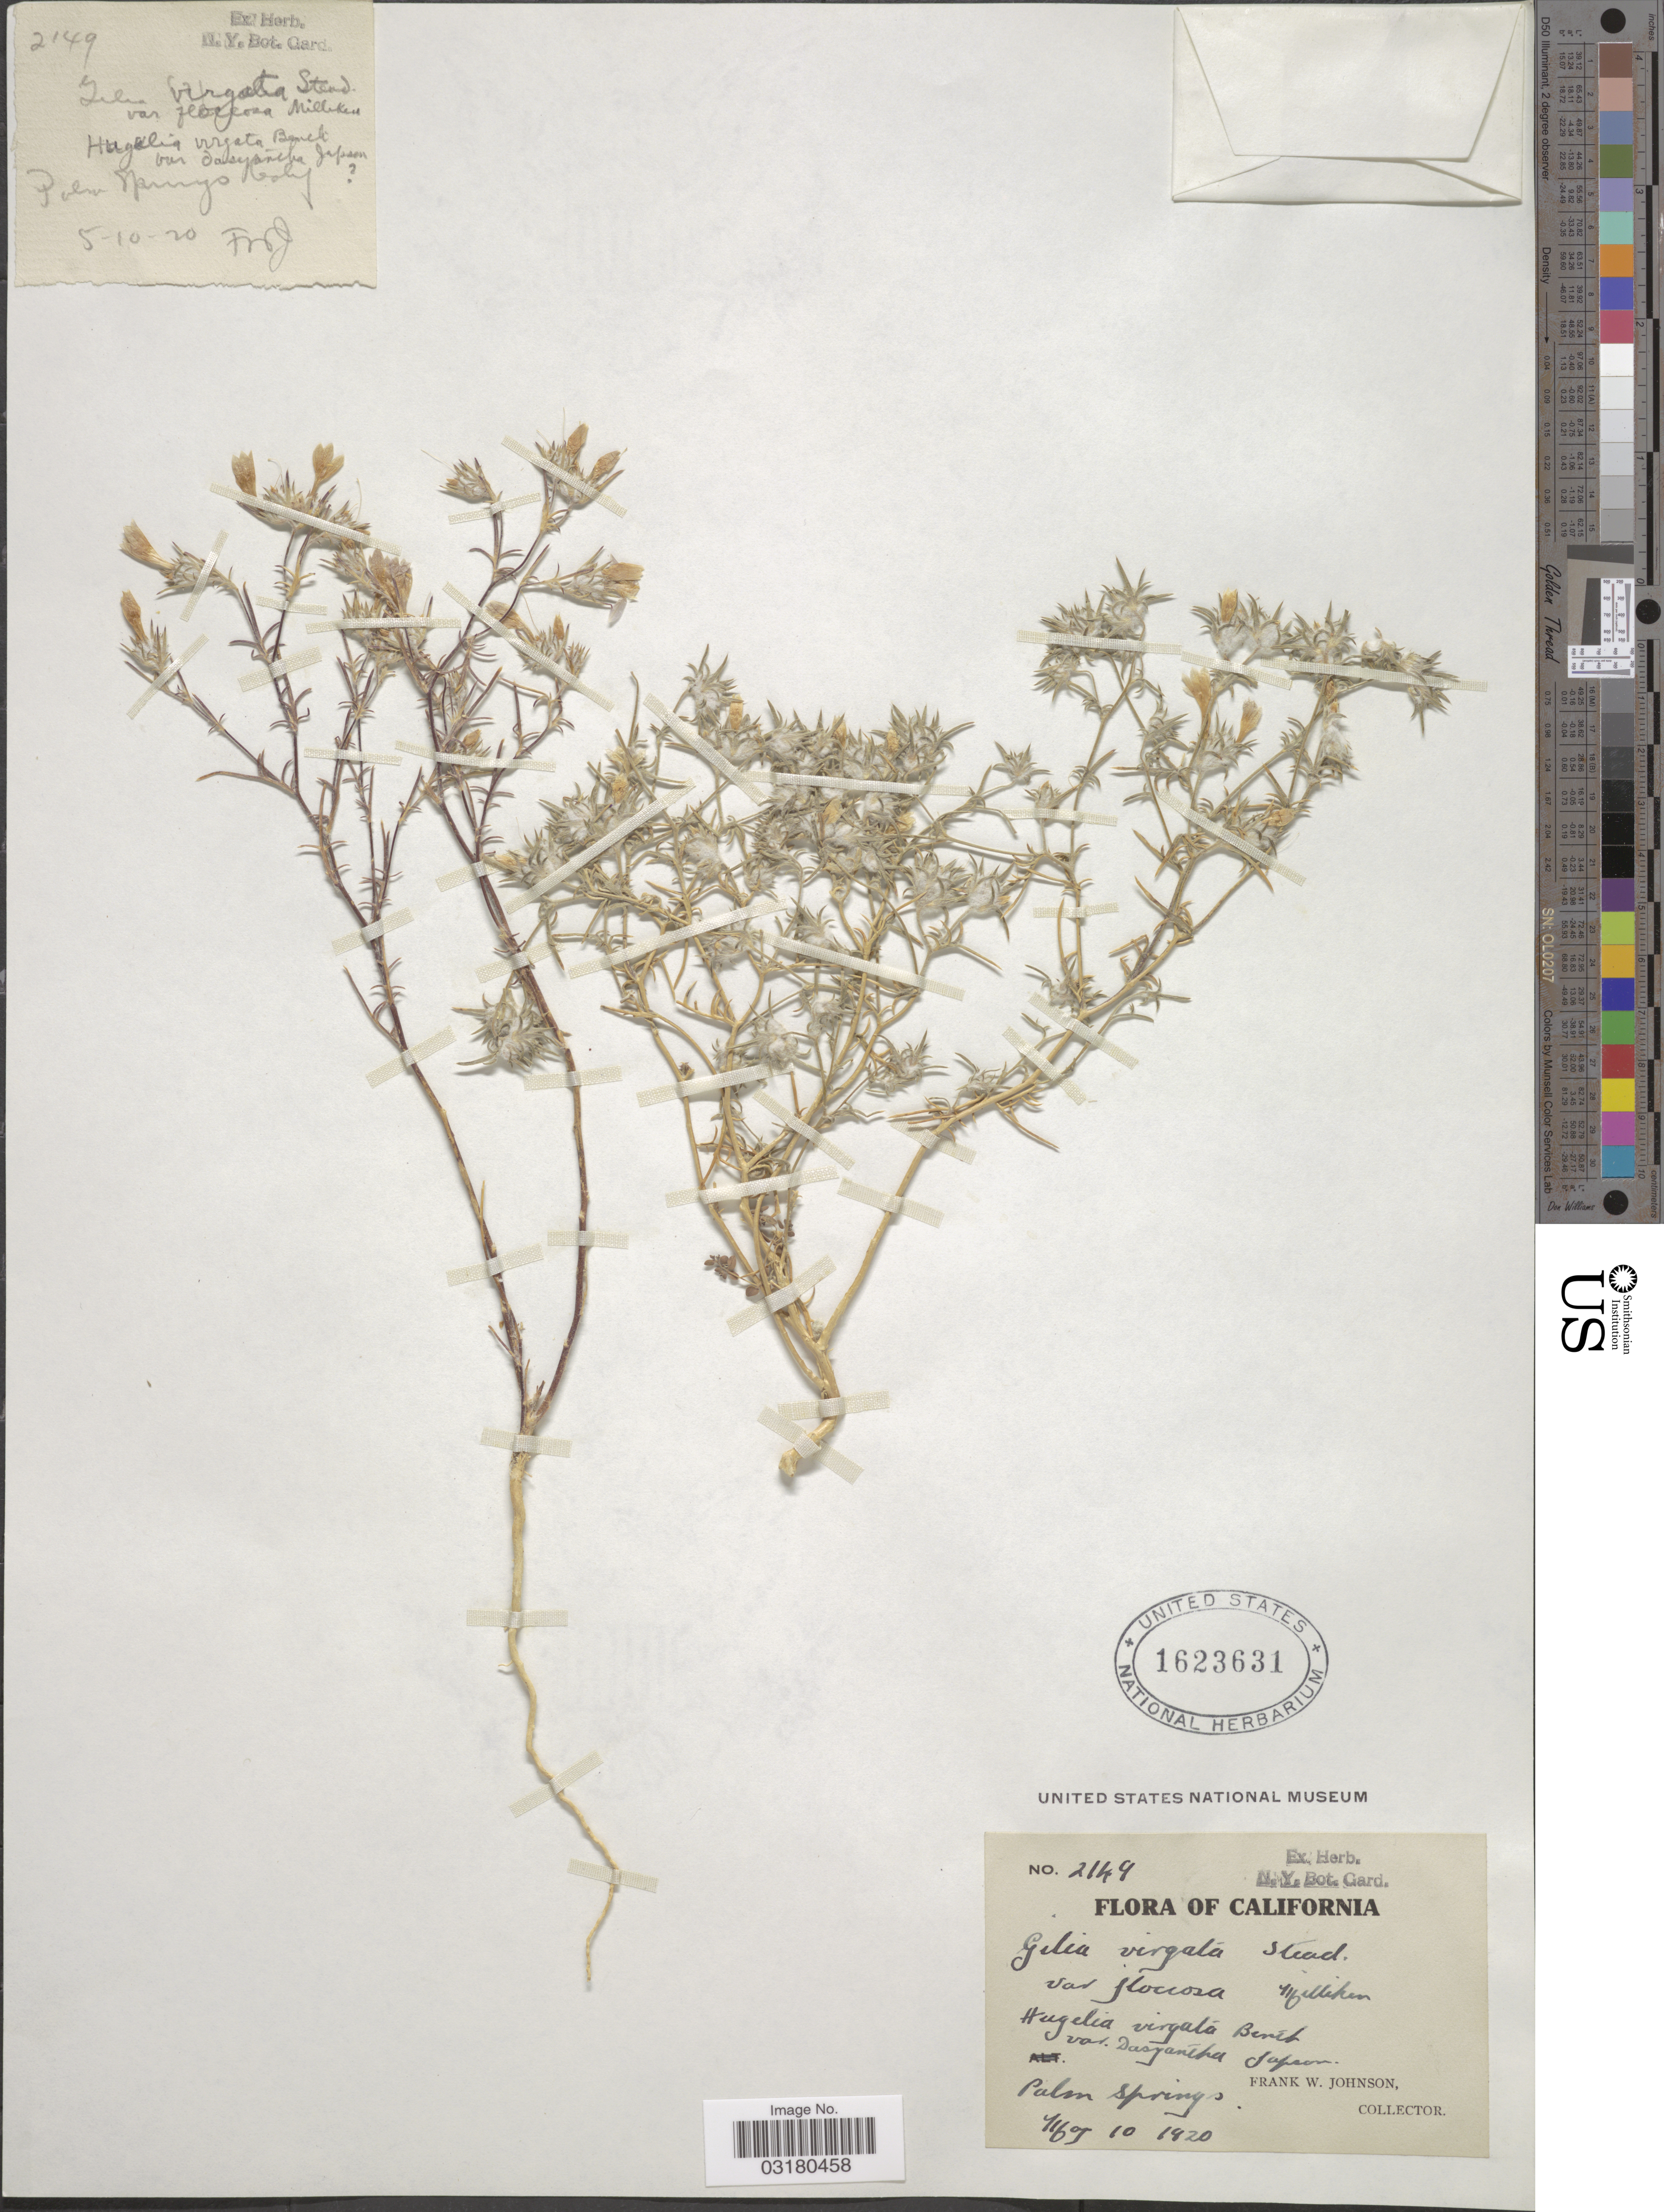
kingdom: Plantae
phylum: Tracheophyta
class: Magnoliopsida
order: Ericales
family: Polemoniaceae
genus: Eriastrum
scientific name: Eriastrum sapphirinum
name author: (Eastw.) H. Mason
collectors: F. W. Johnson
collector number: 2149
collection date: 1920-05-10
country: United States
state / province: California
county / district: Riverside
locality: Palm Springs.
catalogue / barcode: US 1623631